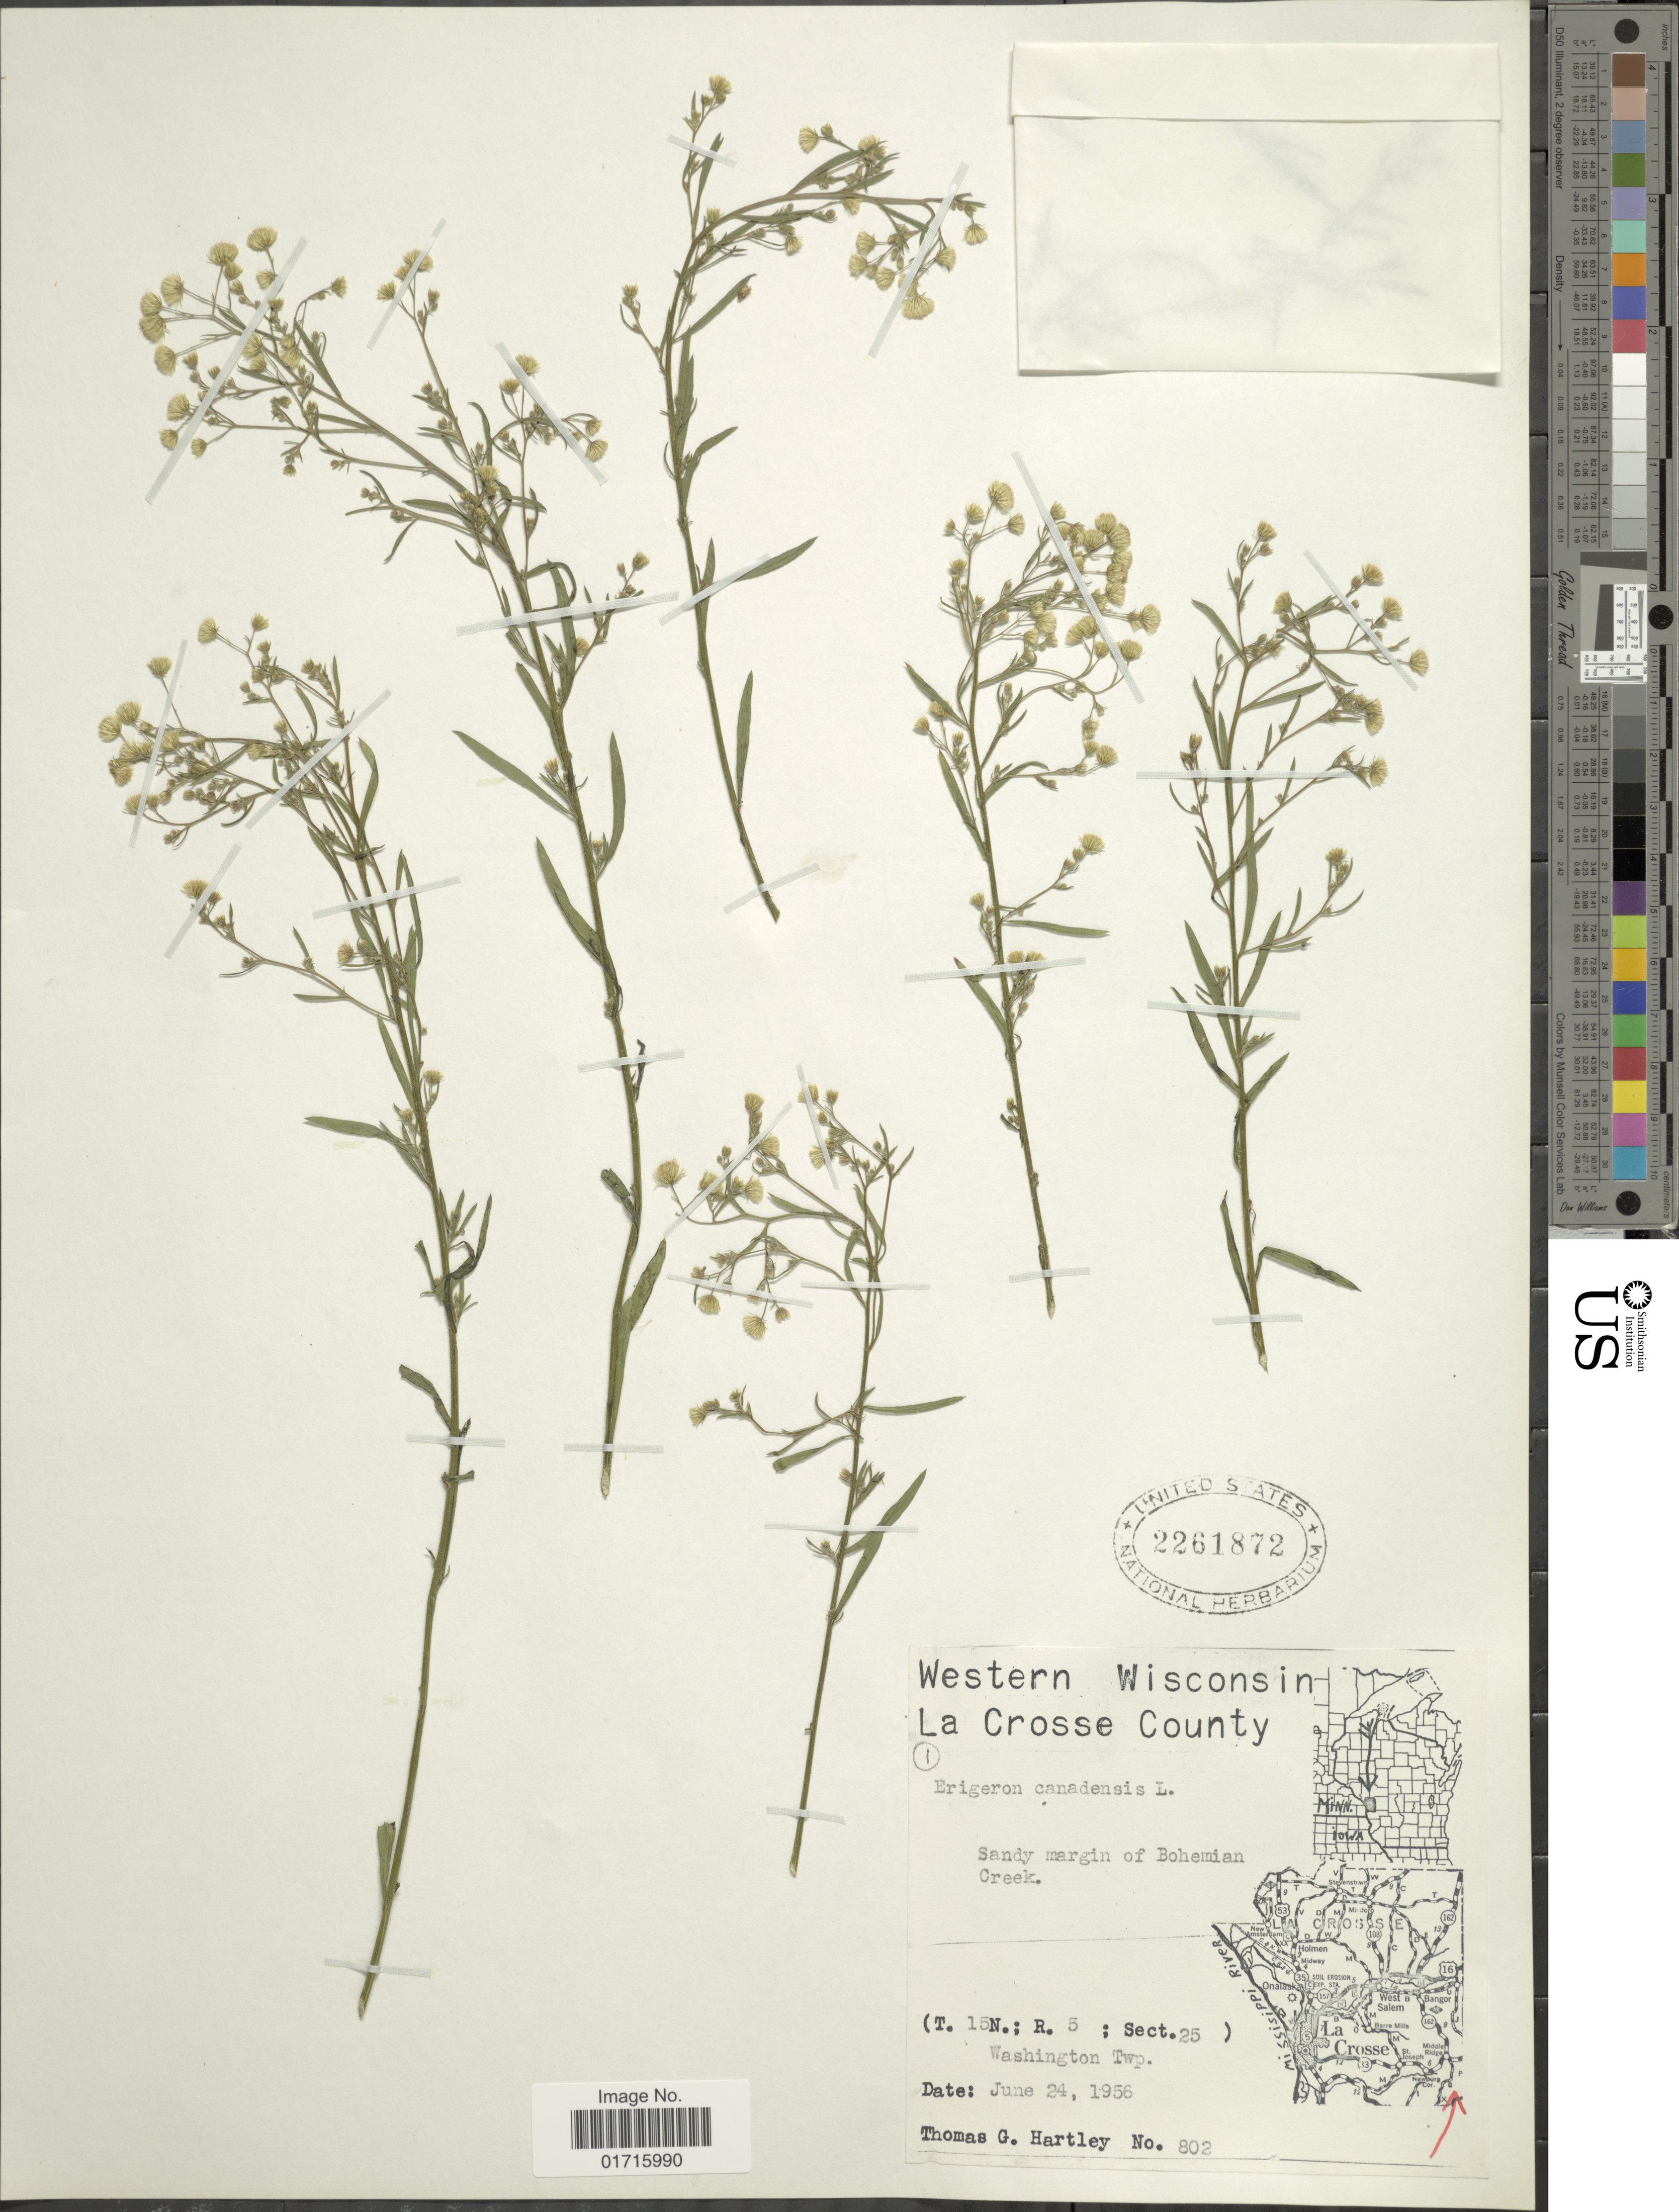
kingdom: Plantae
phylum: Tracheophyta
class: Magnoliopsida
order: Asterales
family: Asteraceae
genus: Conyza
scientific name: Conyza canadensis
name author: (L.) Cronq.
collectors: T. G. Hartley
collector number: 802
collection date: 1956-06-24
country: United States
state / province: Wisconsin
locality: Western Wisconsin, La Crosse County, Sandy margin of Bohemian Creek, ( T15N; R5; Sect. 25) Washington Twp.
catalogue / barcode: US 2261872